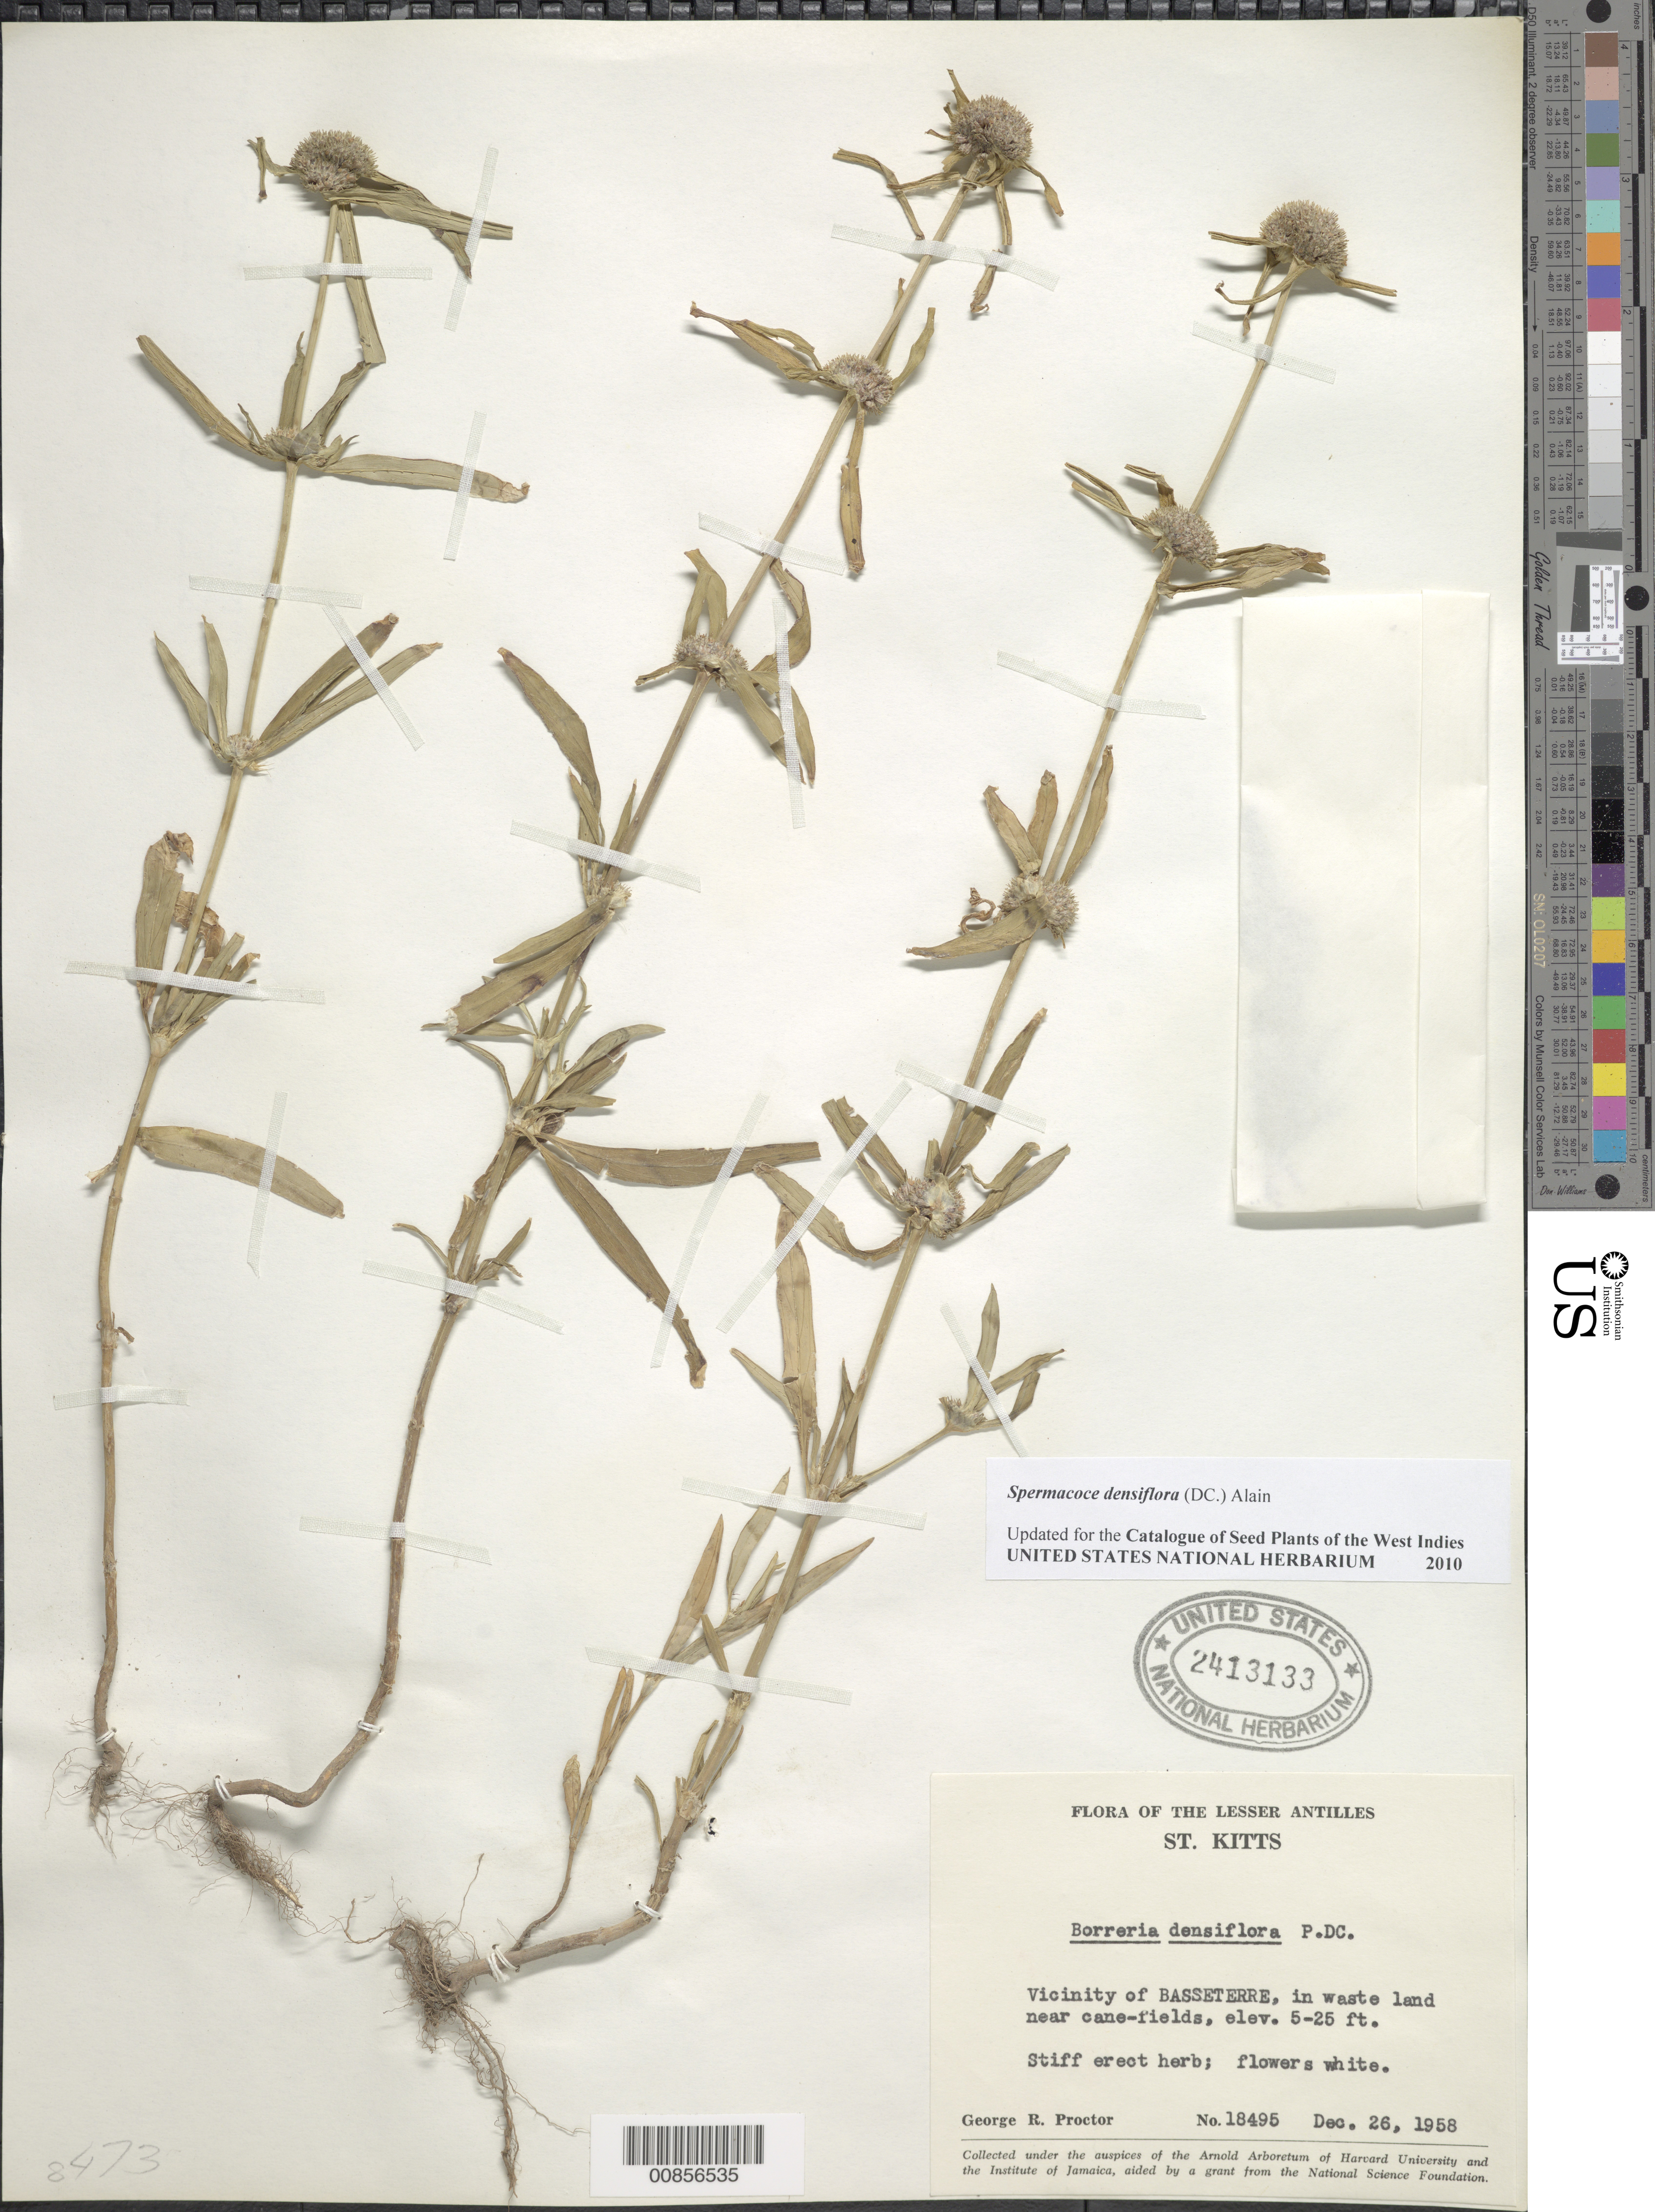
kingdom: Plantae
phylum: Tracheophyta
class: Magnoliopsida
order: Gentianales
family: Rubiaceae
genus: Spermacoce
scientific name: Spermacoce densiflora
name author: (DC.) Alain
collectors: G. R. Proctor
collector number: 18495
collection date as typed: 26 Dec 1958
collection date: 1958-12-26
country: St. Christopher-Nevis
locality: Vicinity of Basseterre, near cane fields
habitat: In wasteland near cane fields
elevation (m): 2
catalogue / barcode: US 2413133